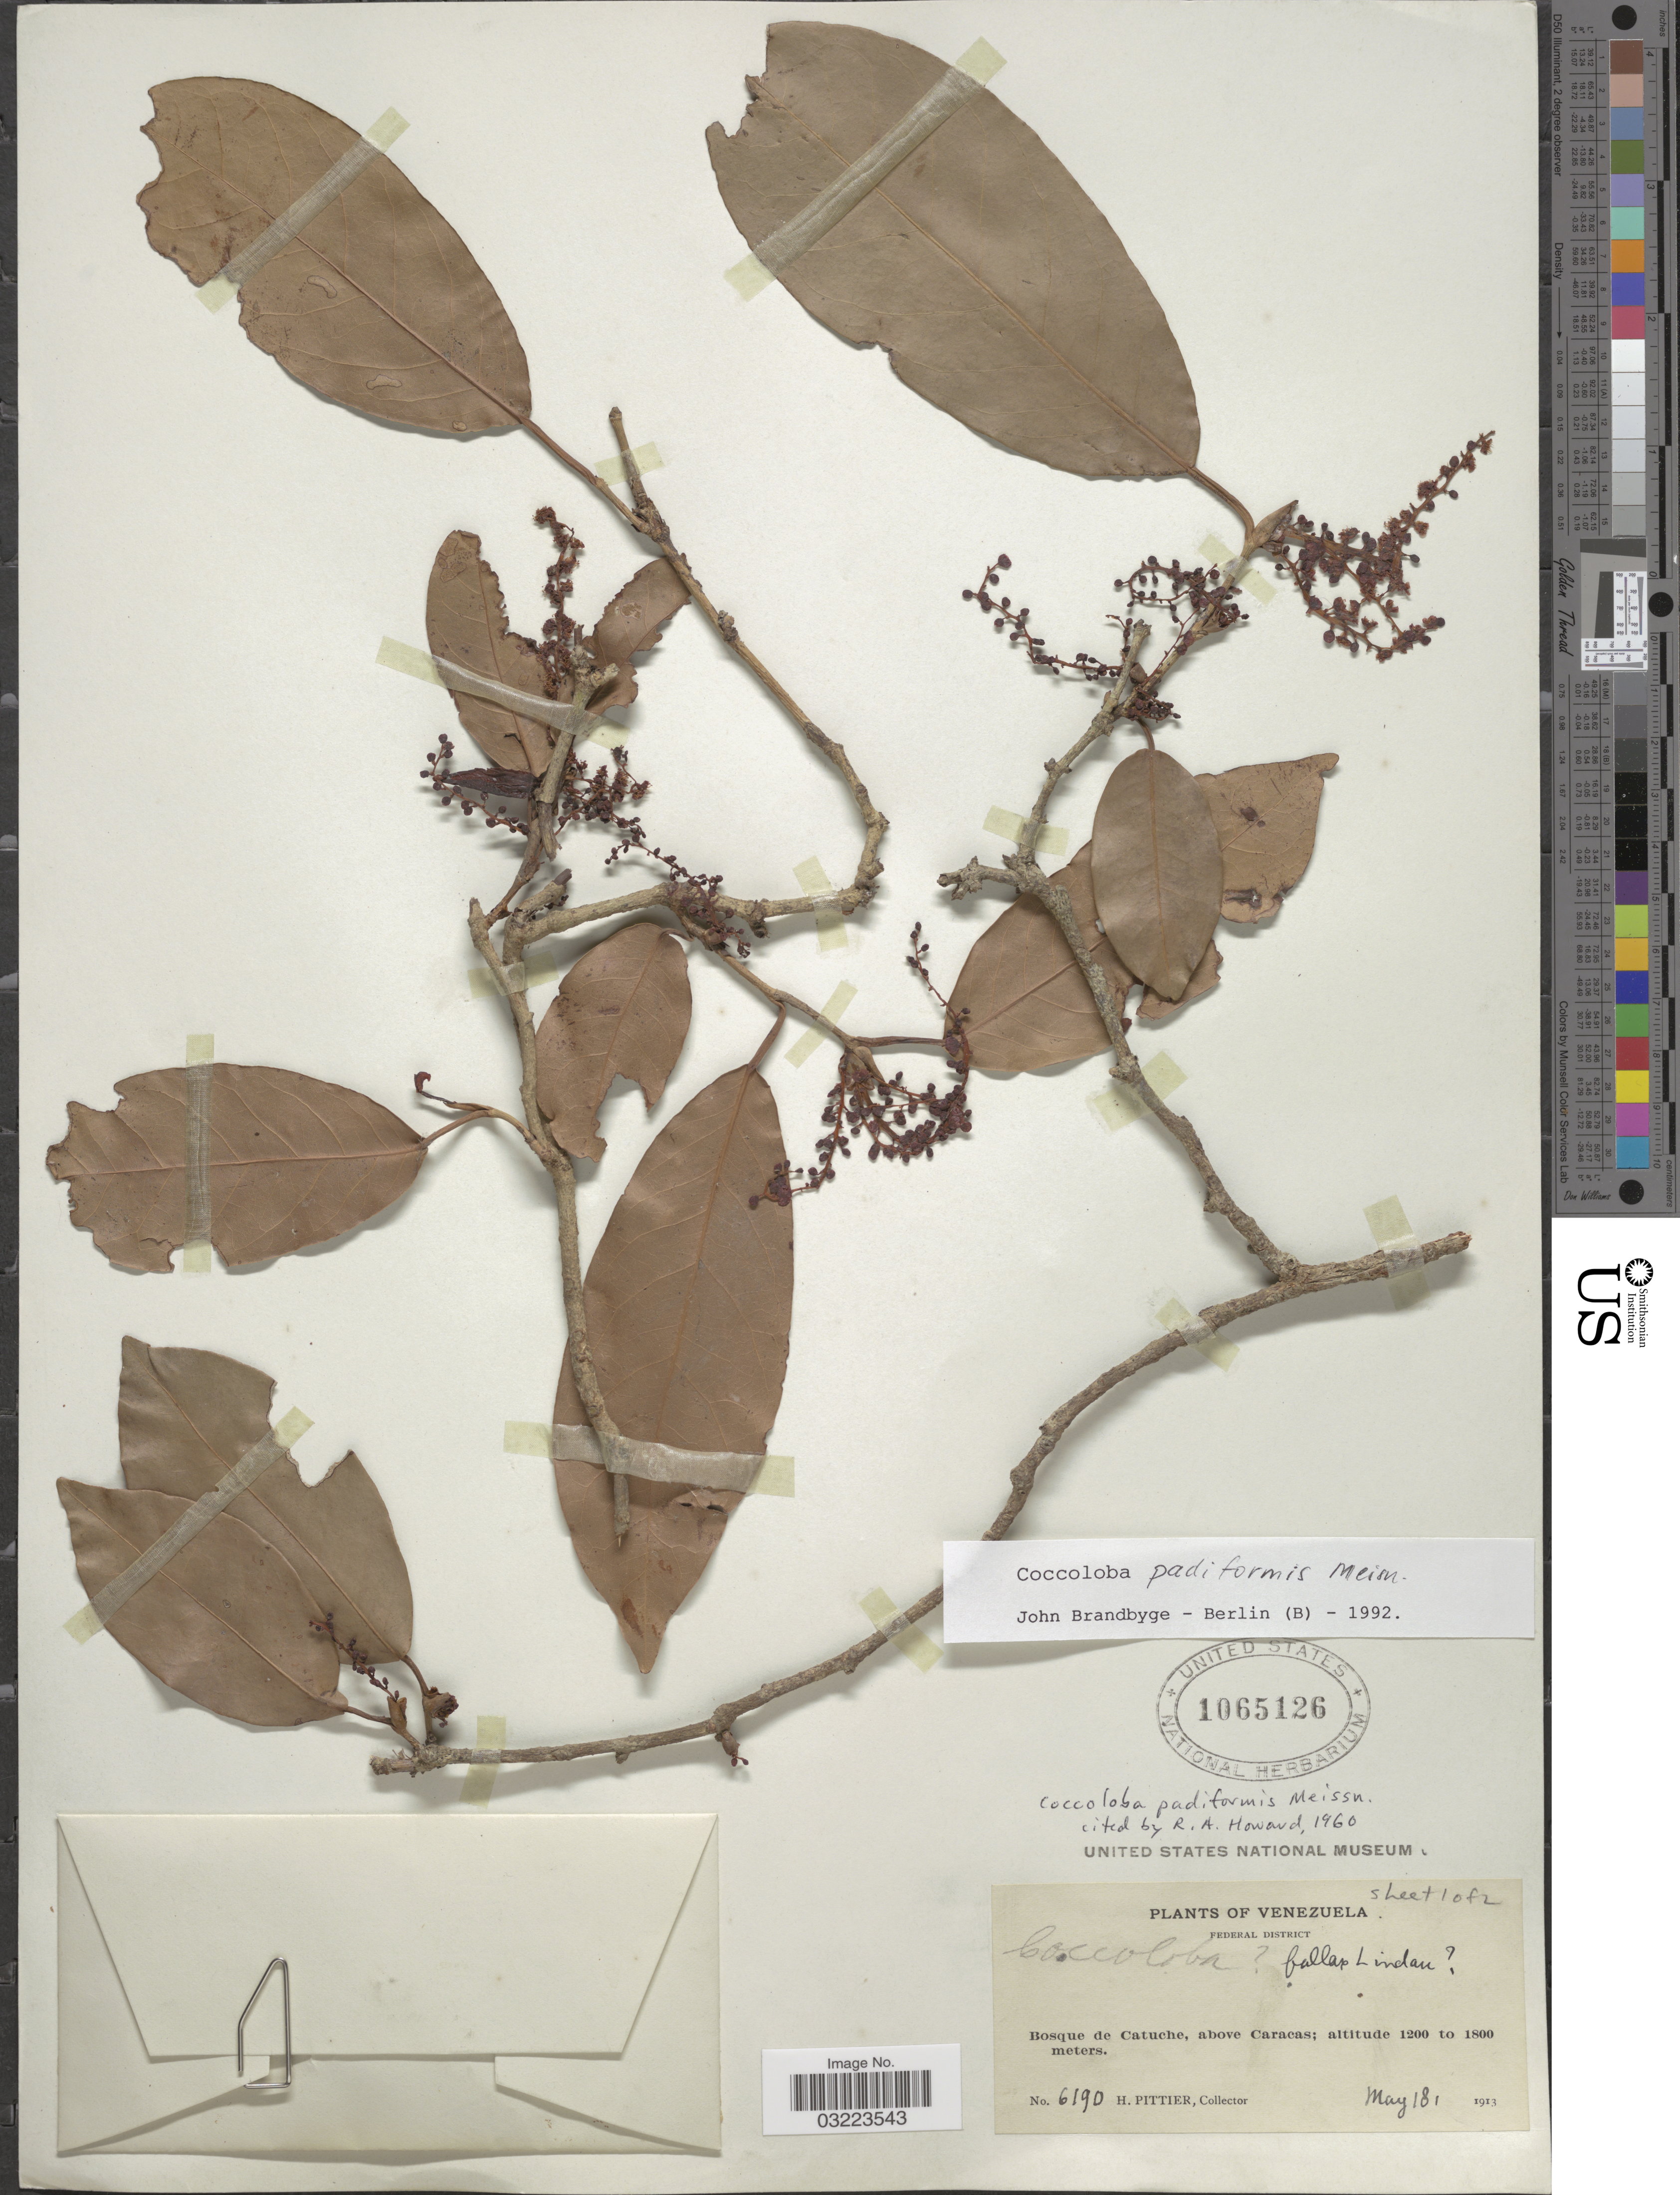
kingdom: Plantae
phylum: Tracheophyta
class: Magnoliopsida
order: Caryophyllales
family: Polygonaceae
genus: Coccoloba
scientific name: Coccoloba padiformis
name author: Meisn.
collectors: H. F. Pittier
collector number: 6190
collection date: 1913-05-18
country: Venezuela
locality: Federal District, Bosque de Catuche, above Caracas.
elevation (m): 1200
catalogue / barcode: US 1065126